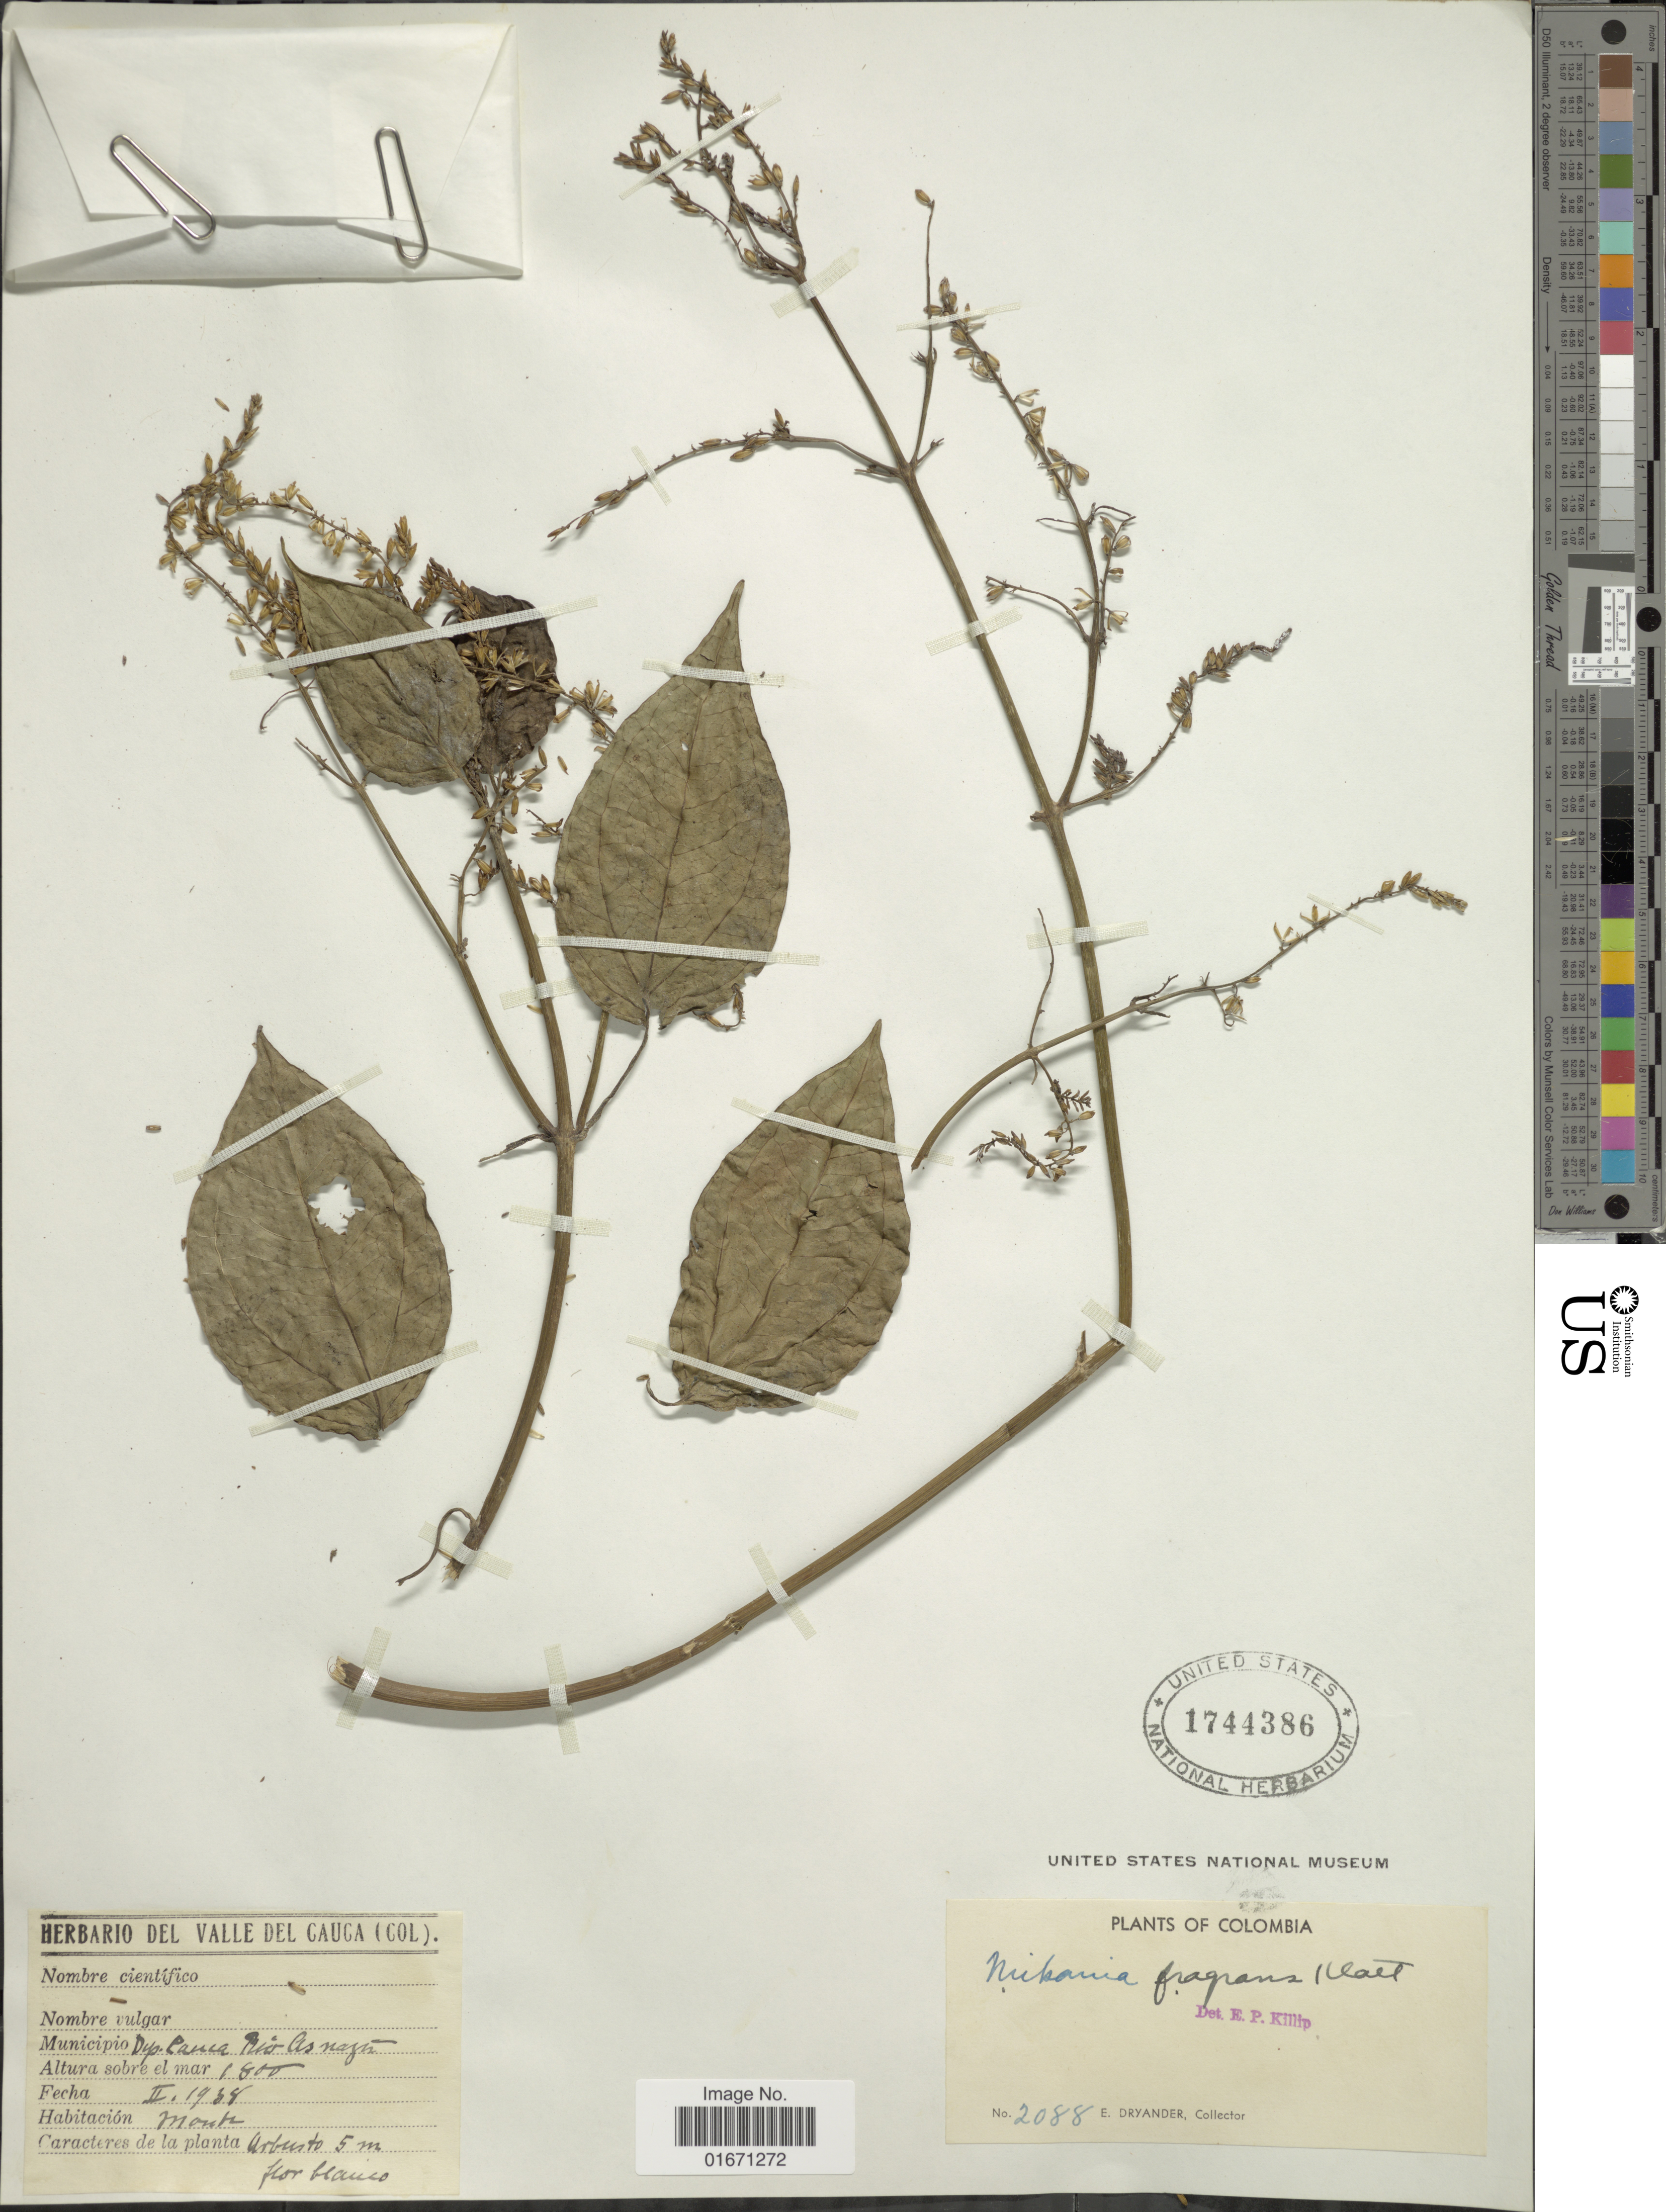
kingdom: Plantae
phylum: Tracheophyta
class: Magnoliopsida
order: Asterales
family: Asteraceae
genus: Mikania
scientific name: Mikania fragrans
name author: Klatt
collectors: E. Dryander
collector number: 2088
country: Colombia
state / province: Cauca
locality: Rio Asnage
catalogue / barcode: US 1744386